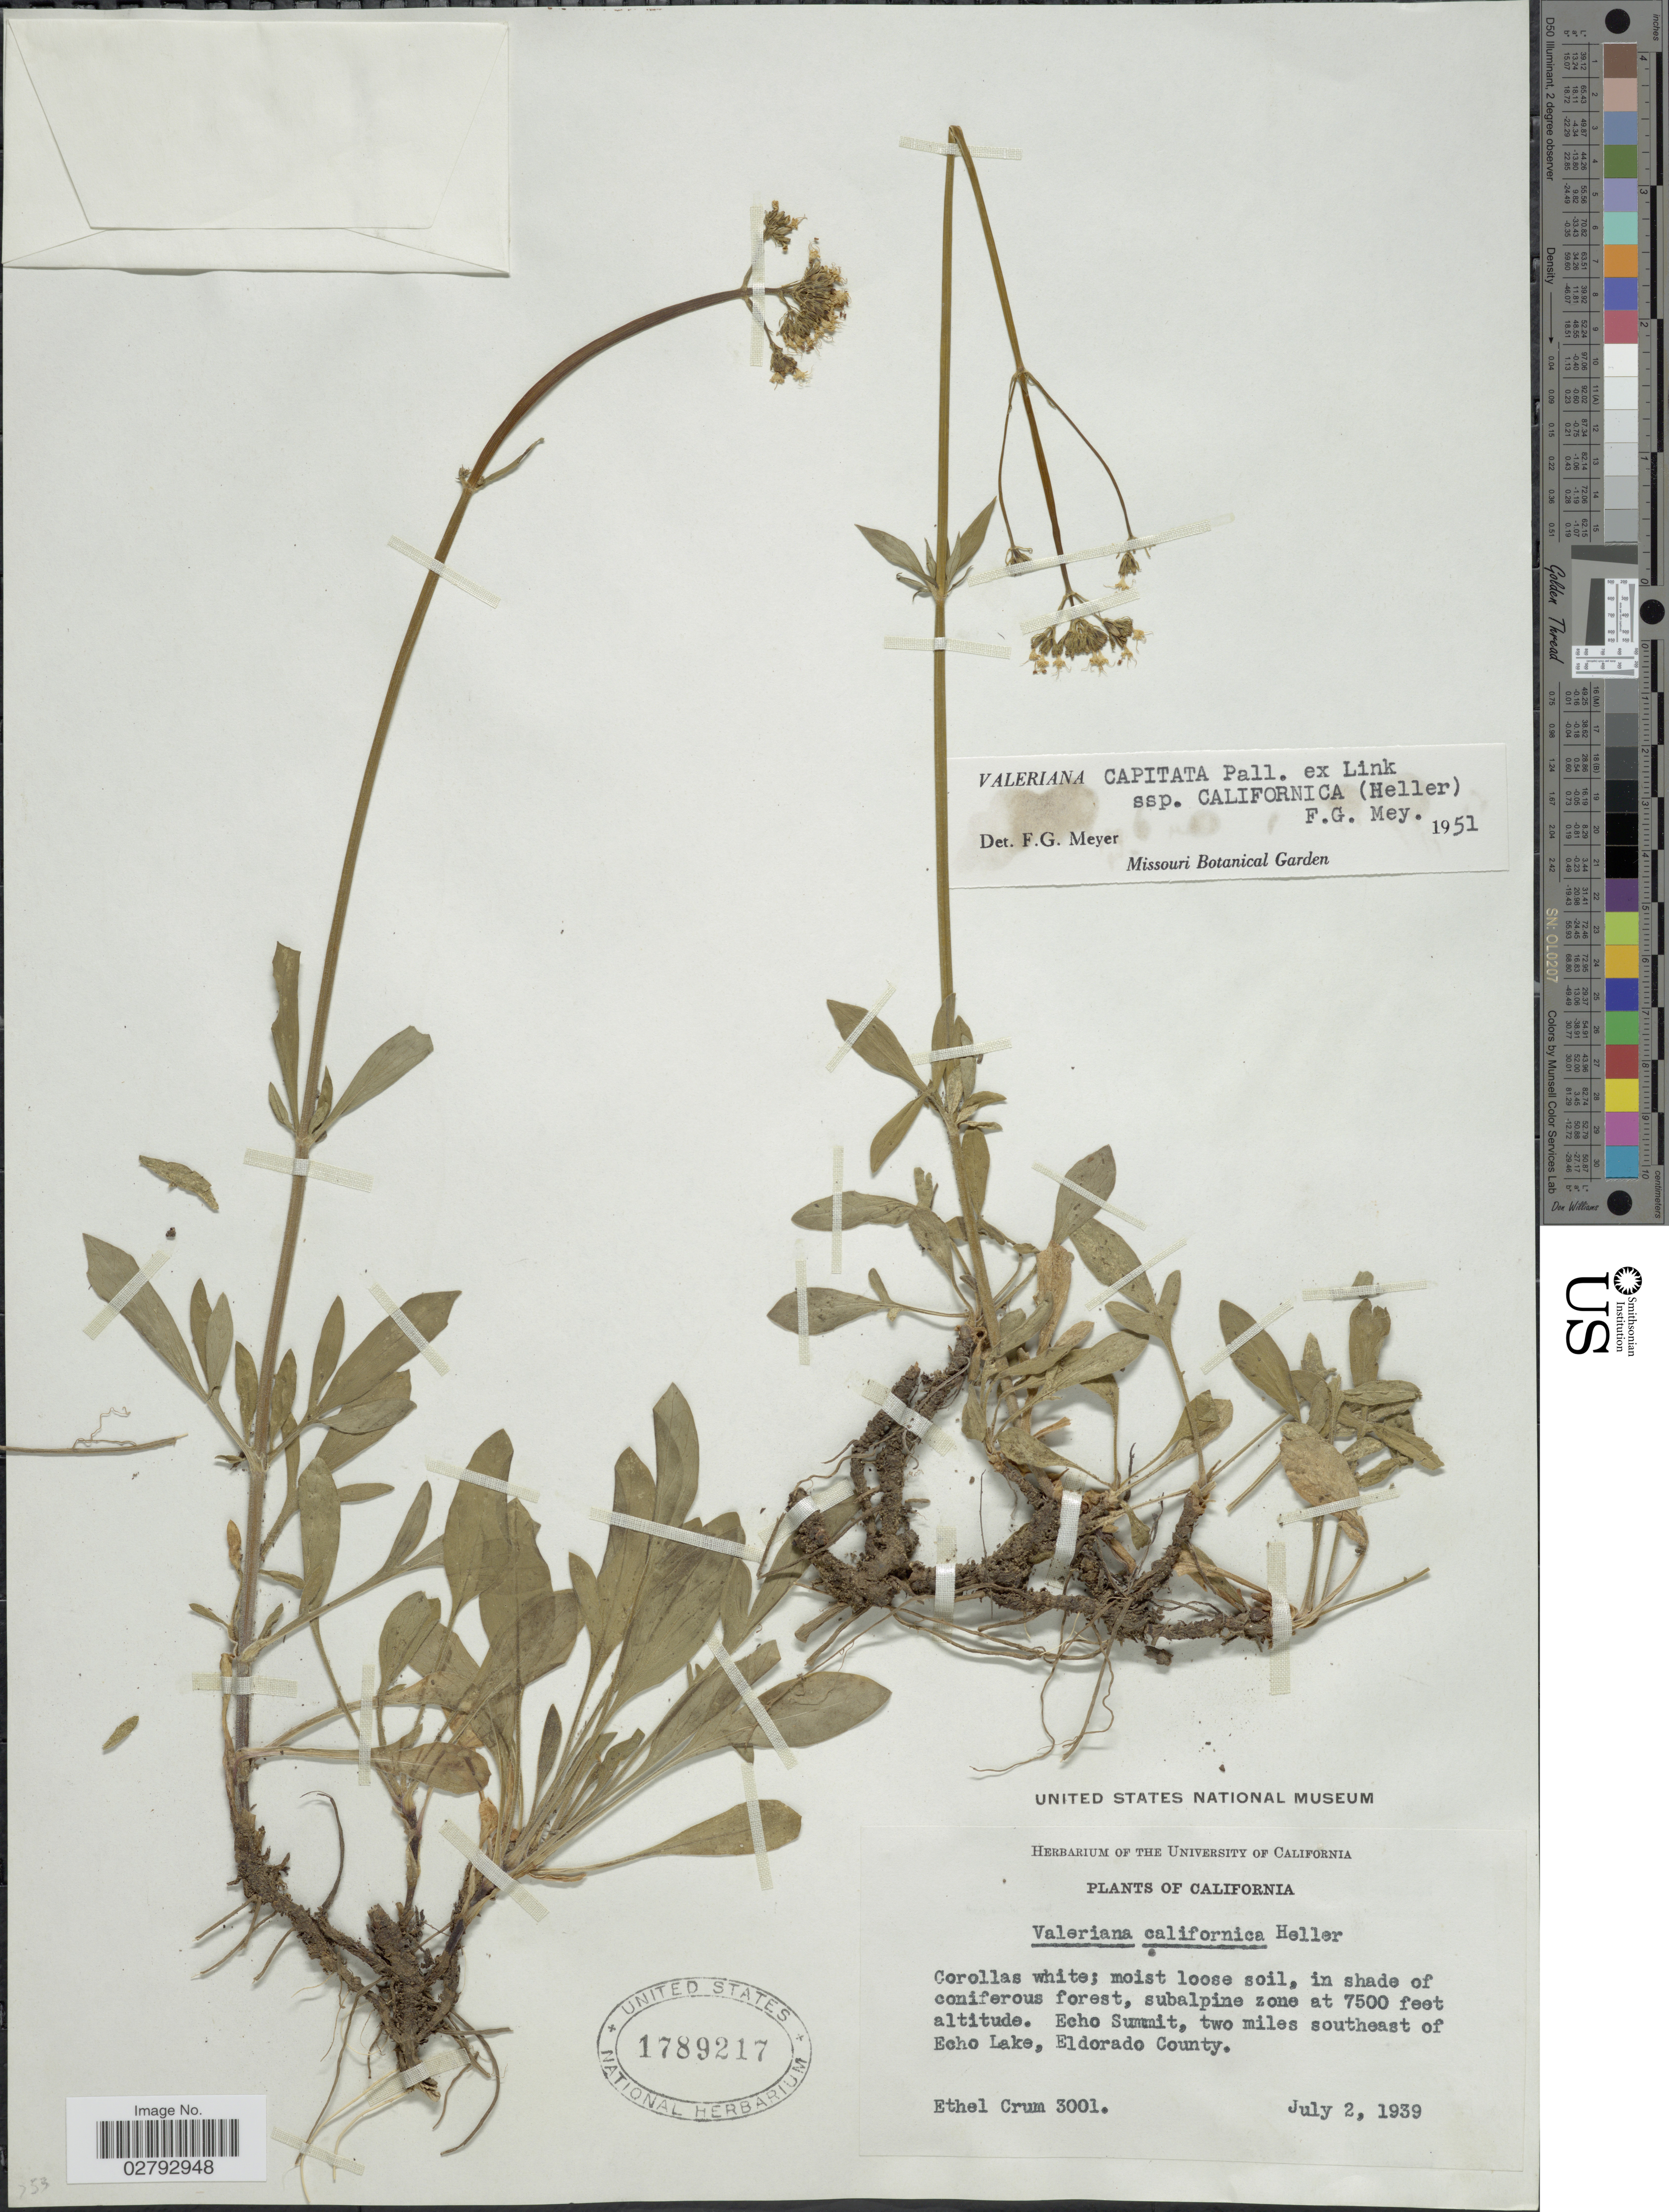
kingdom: Plantae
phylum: Tracheophyta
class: Magnoliopsida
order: Dipsacales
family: Caprifoliaceae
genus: Valeriana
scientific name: Valeriana capitata subsp. californica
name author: (A. Heller) F.G. Mey.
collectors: E. K. Crum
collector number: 3001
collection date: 1939-07-02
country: United States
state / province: California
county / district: El Dorado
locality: Echo Summit, two miles southeast of Echo Lake, Eldorado County.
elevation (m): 2286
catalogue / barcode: US 1789217